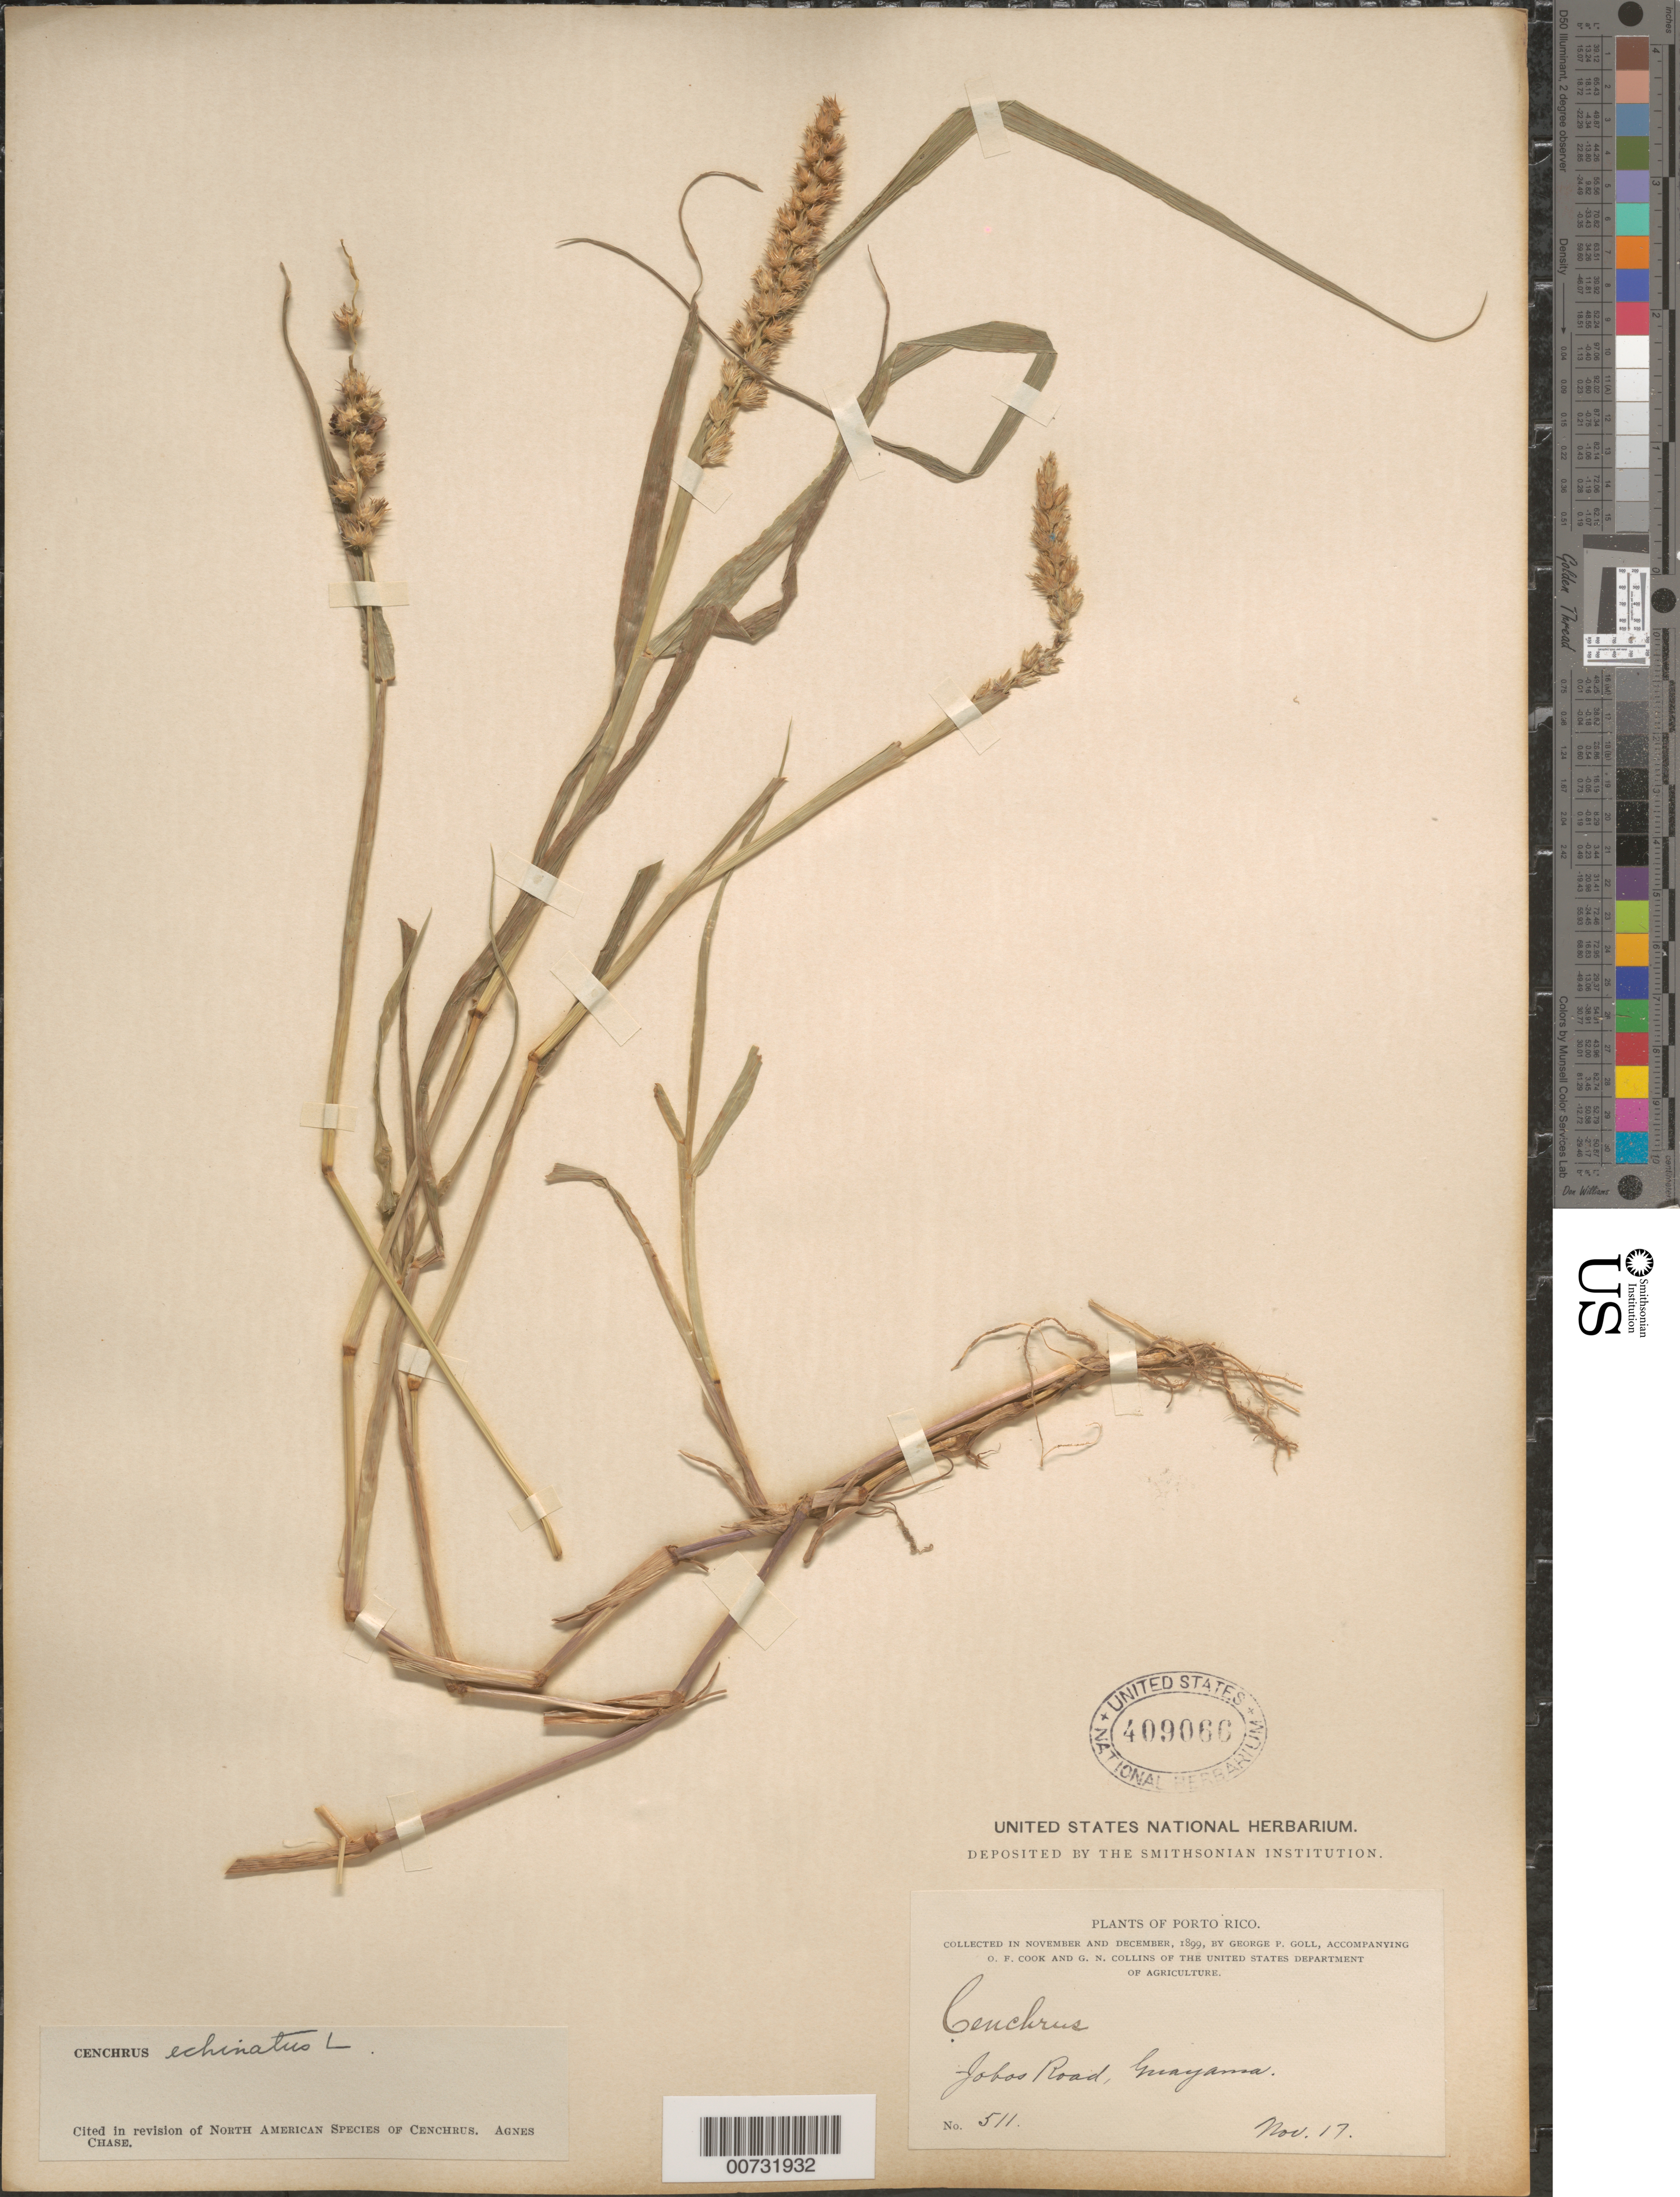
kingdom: Plantae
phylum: Tracheophyta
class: Liliopsida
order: Poales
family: Poaceae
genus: Cenchrus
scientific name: Cenchrus echinatus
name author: L.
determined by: Chase, [M.] Agnes, (US)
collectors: G. Goll, O. F. Cook & G. N. Collins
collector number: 511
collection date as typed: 17 Nov 1899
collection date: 1899-11-17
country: Puerto Rico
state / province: Guayama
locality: Jobos Road, Guayama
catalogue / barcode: US 409066